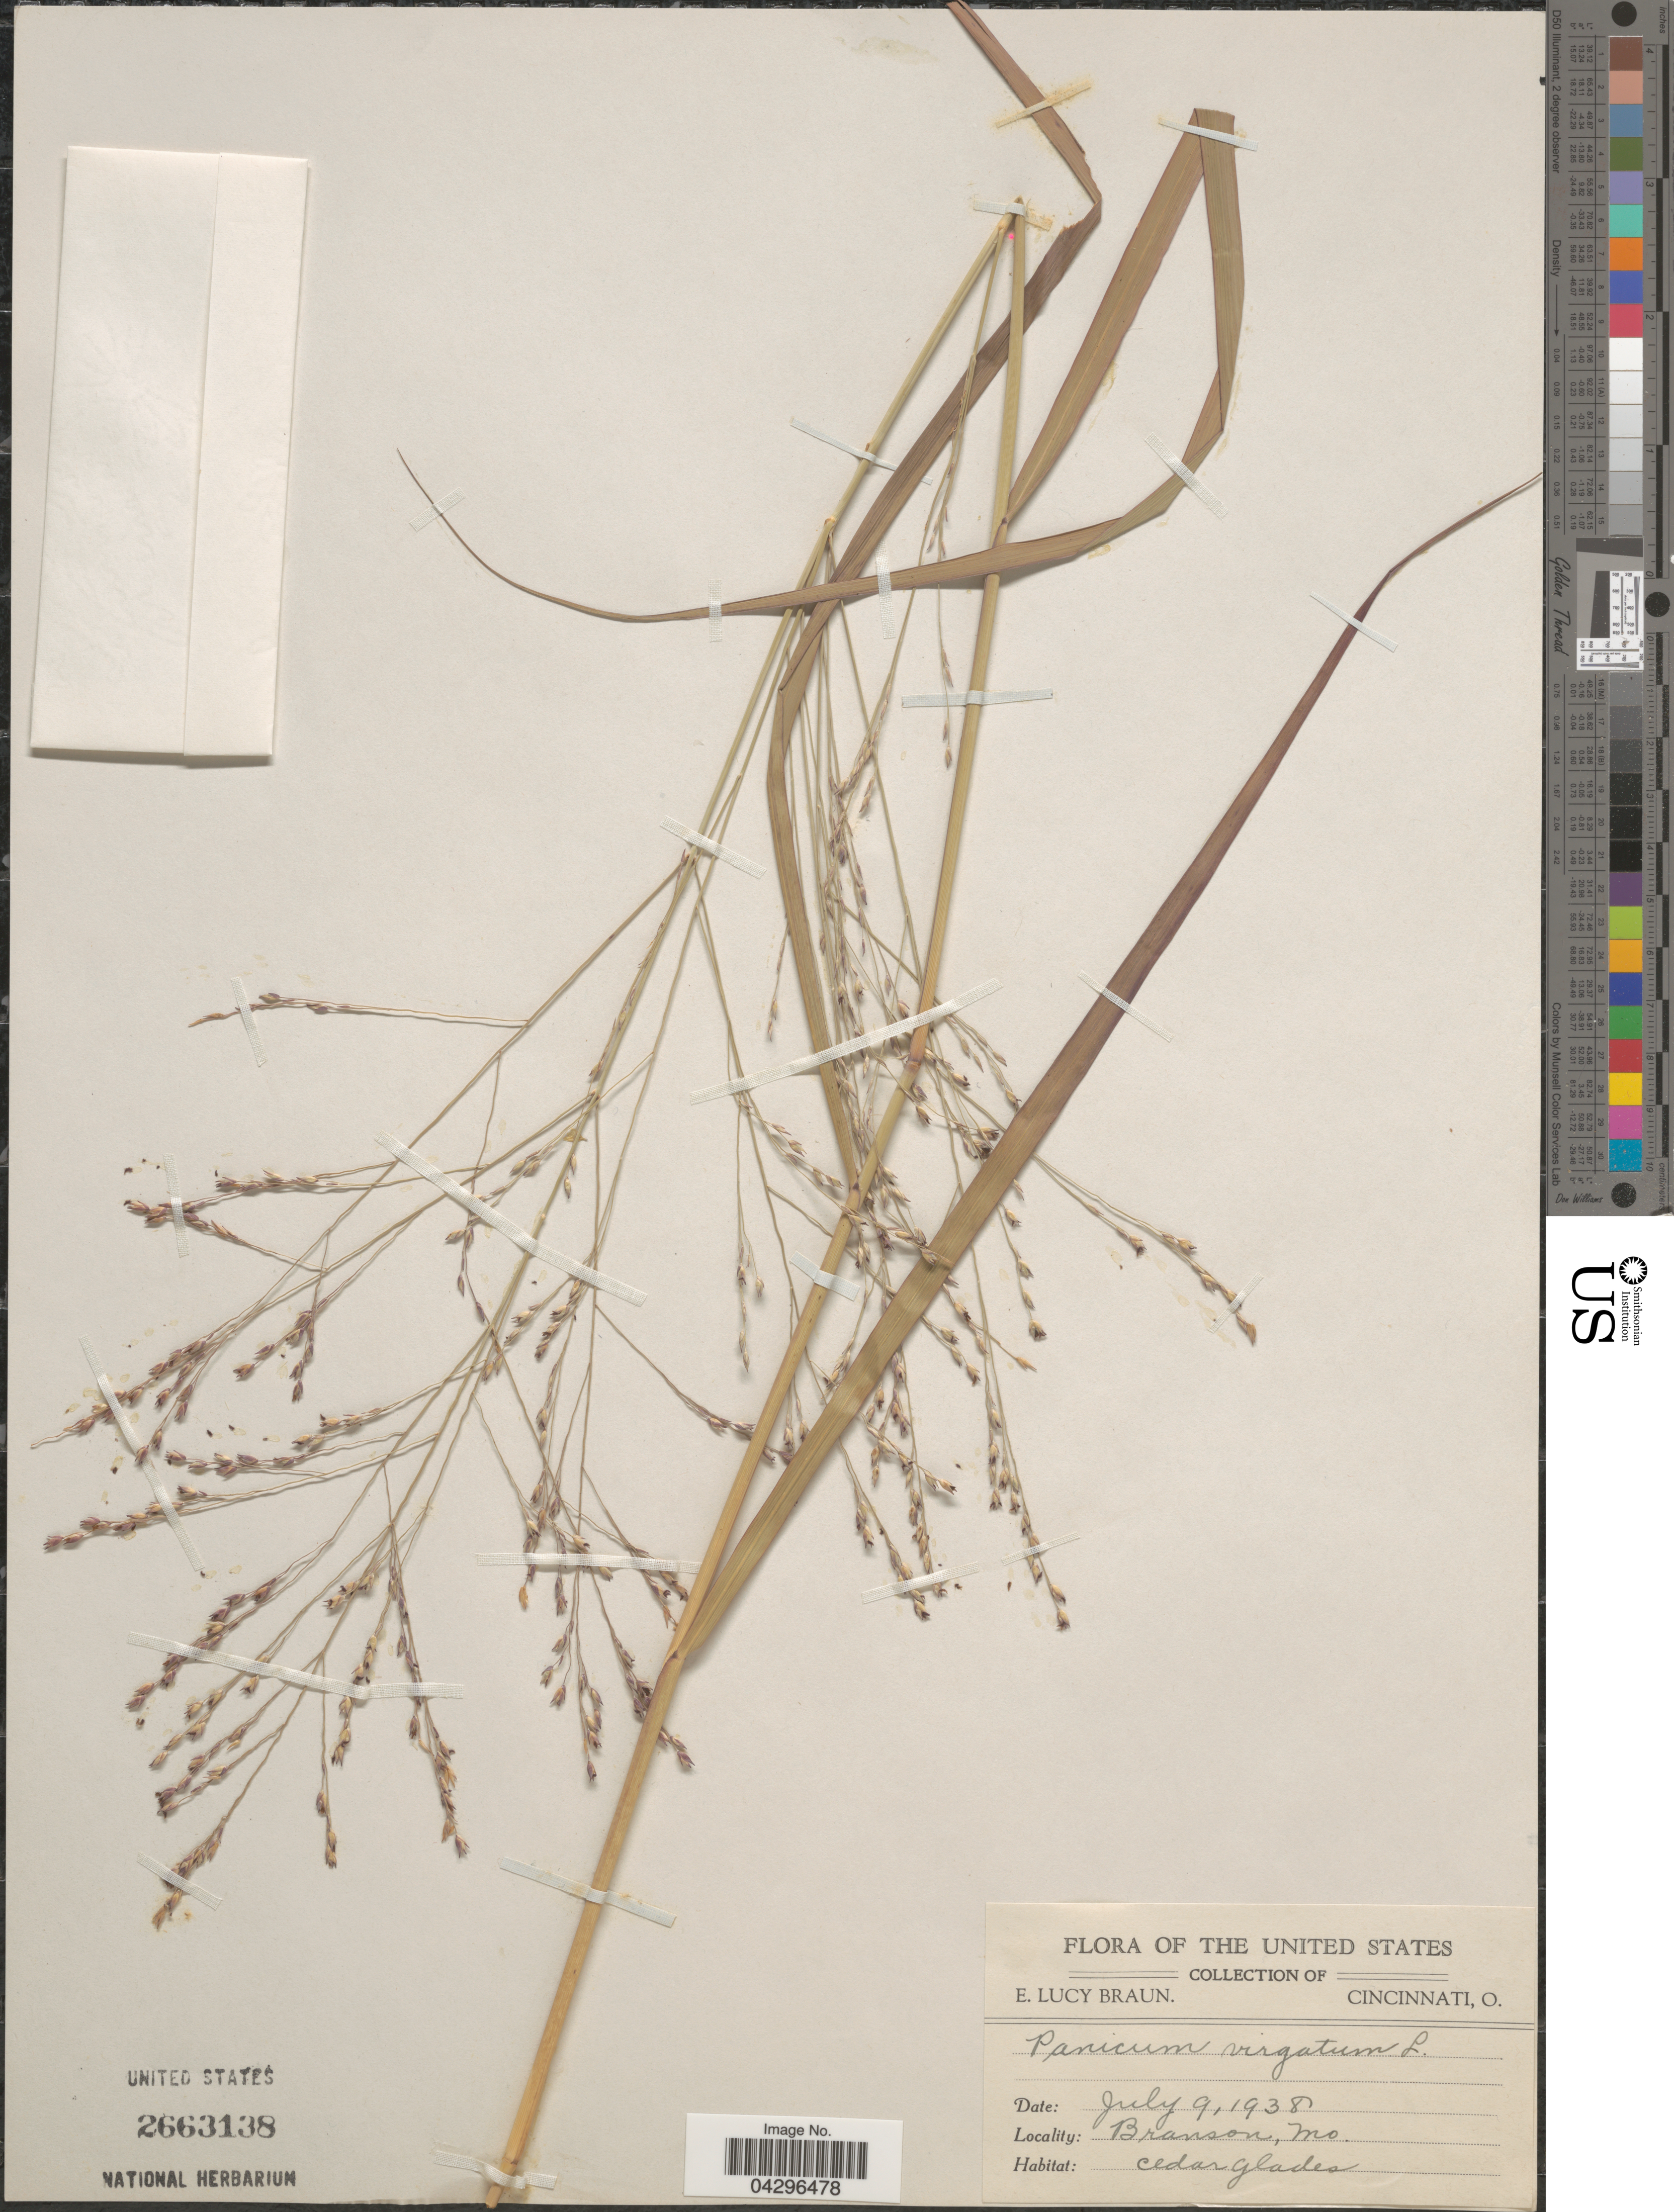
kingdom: Plantae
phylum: Tracheophyta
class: Liliopsida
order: Poales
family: Poaceae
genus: Panicum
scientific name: Panicum virgatum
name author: L.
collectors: E. L. Braun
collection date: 1938-07-09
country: United States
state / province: Missouri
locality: Branson. Cedarglades.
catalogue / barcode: US 2663138